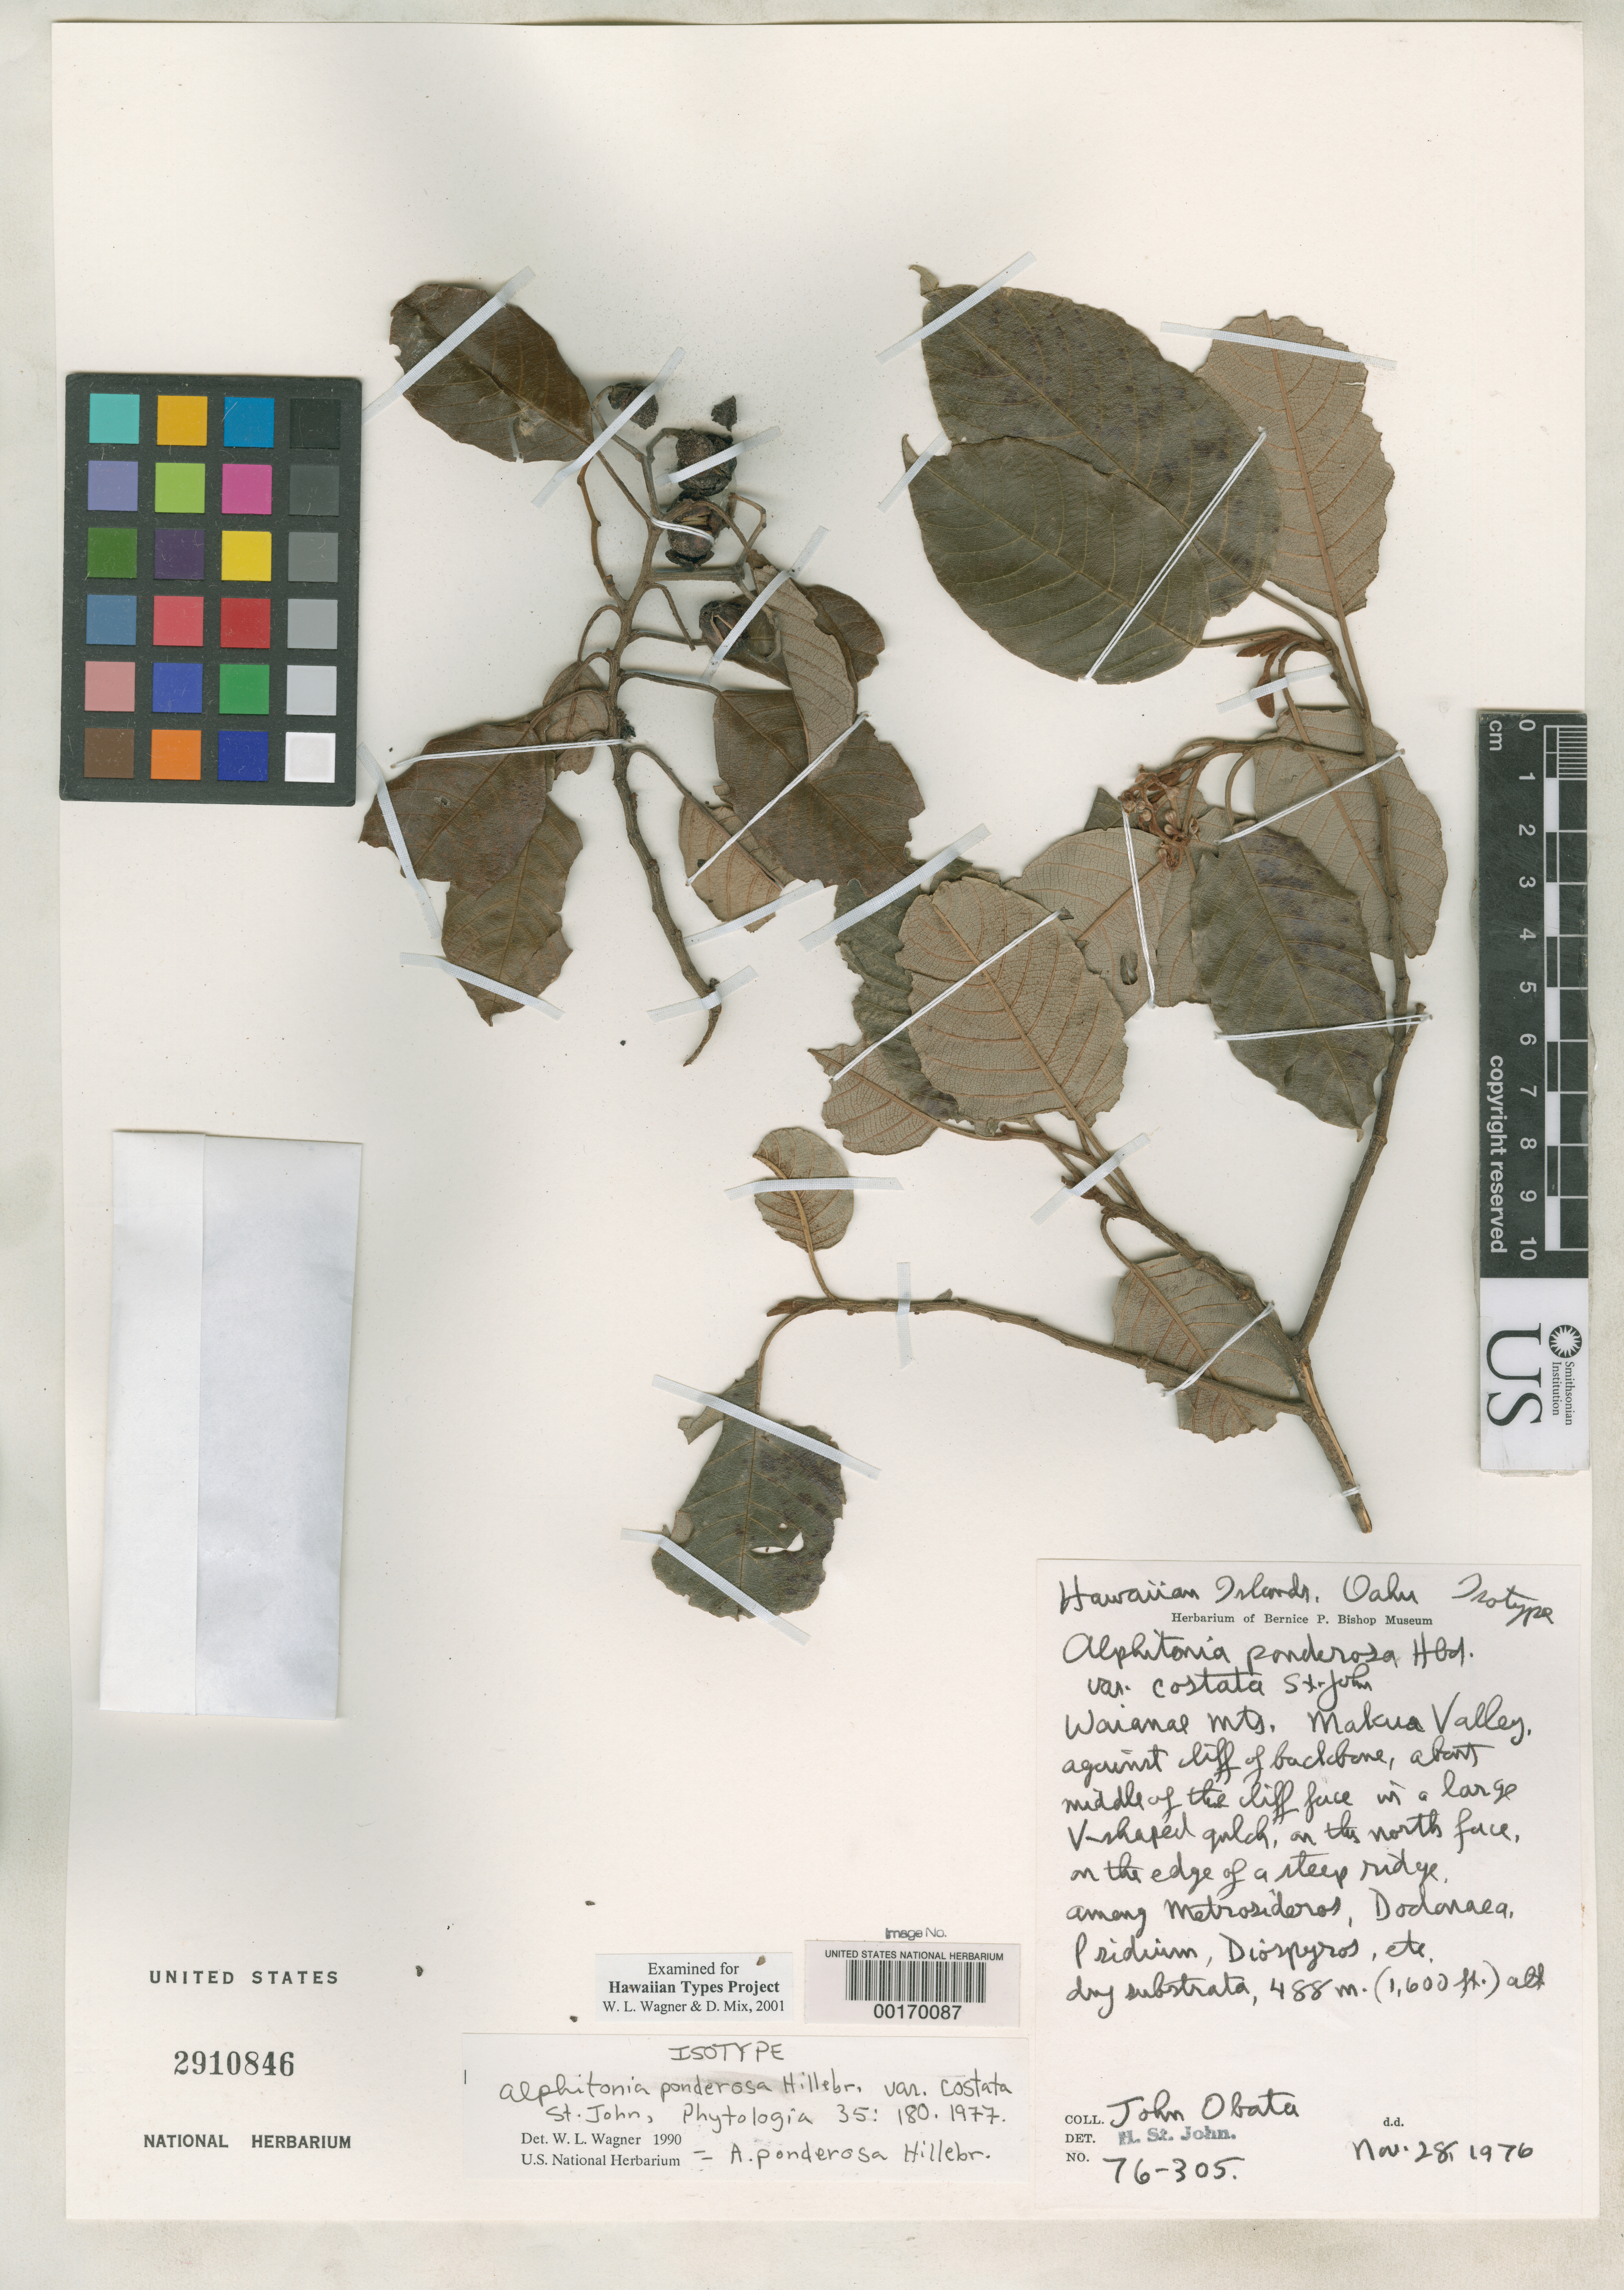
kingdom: Plantae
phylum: Tracheophyta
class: Magnoliopsida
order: Rosales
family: Rhamnaceae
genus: Alphitonia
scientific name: Alphitonia ponderosa var. costata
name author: H. St. John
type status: Isotype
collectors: J. Obata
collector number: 76-305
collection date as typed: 28 Nov 1976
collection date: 1976-11-28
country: United States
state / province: Hawaii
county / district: Honolulu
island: Oahu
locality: Waianae Mountains, Malcua Valley.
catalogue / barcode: US 2910846